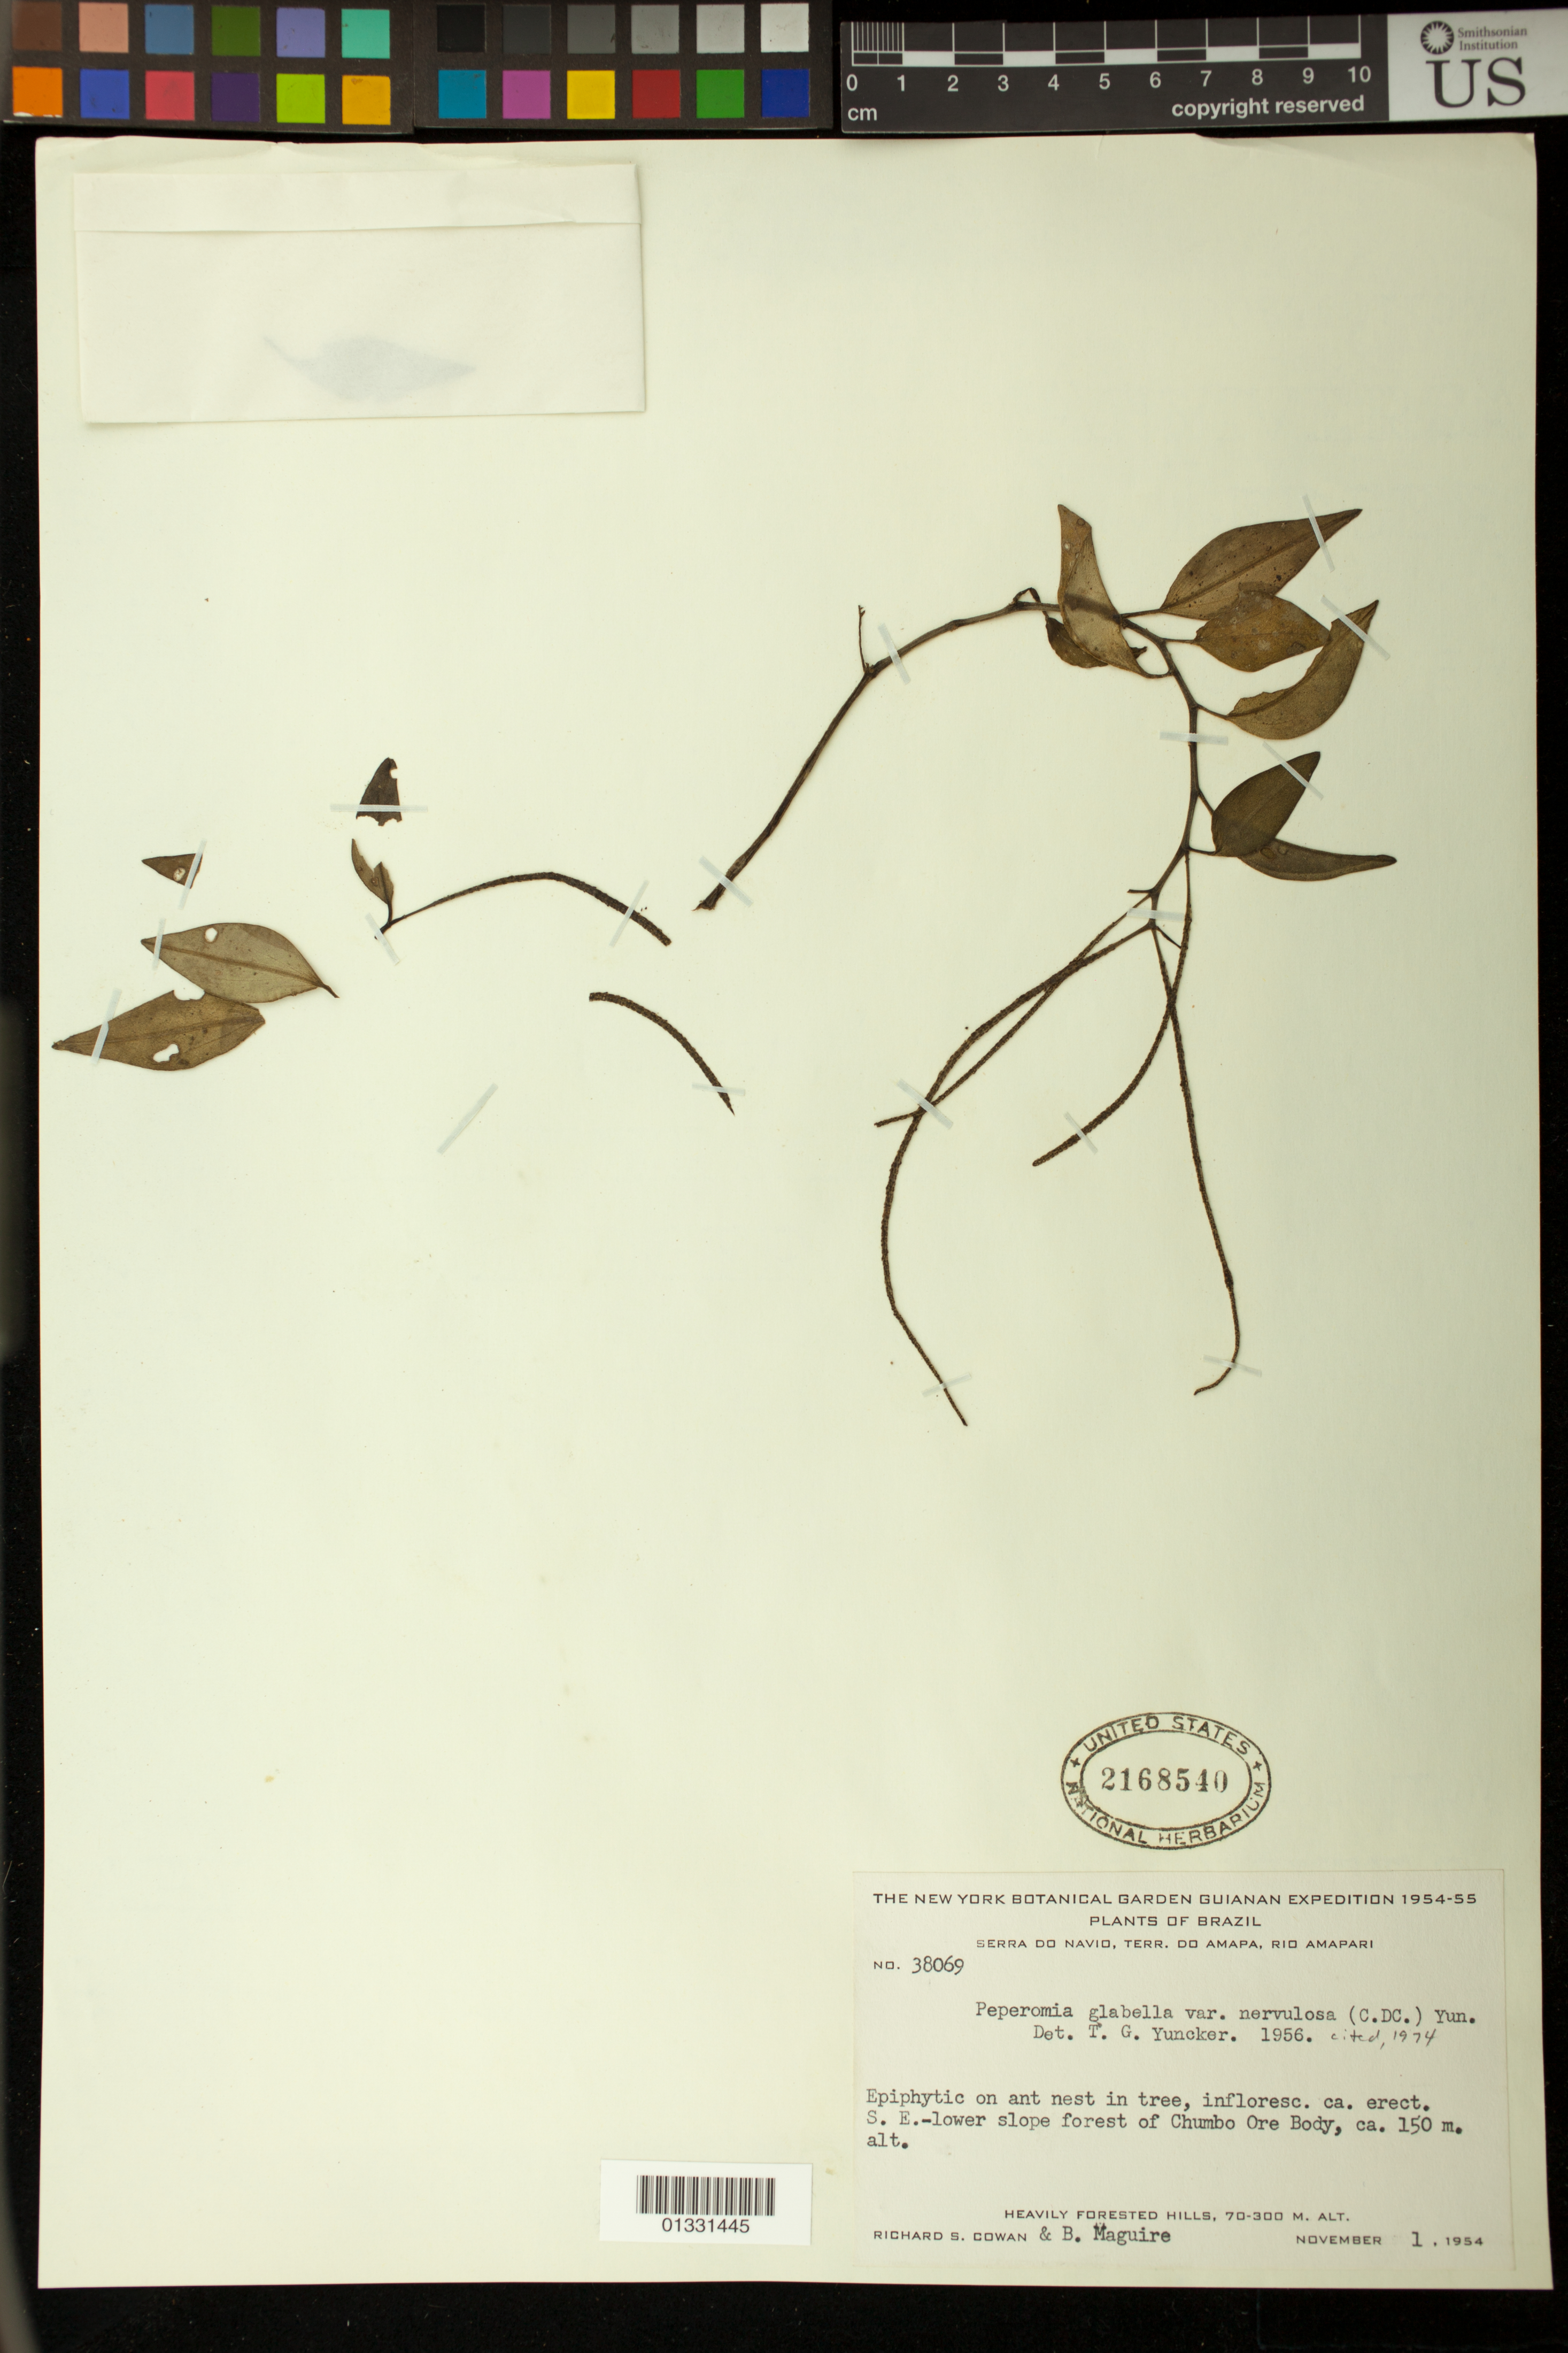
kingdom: Plantae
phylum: Tracheophyta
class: Magnoliopsida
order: Piperales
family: Piperaceae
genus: Peperomia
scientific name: Peperomia glabella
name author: (Sw.) A. Dietr.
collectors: R. S. Cowan & B. Maguire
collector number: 38069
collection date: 1954-11-01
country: Brazil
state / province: Amapá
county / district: Serra do Navio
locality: Rio Amapari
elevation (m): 150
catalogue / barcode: US 2168540